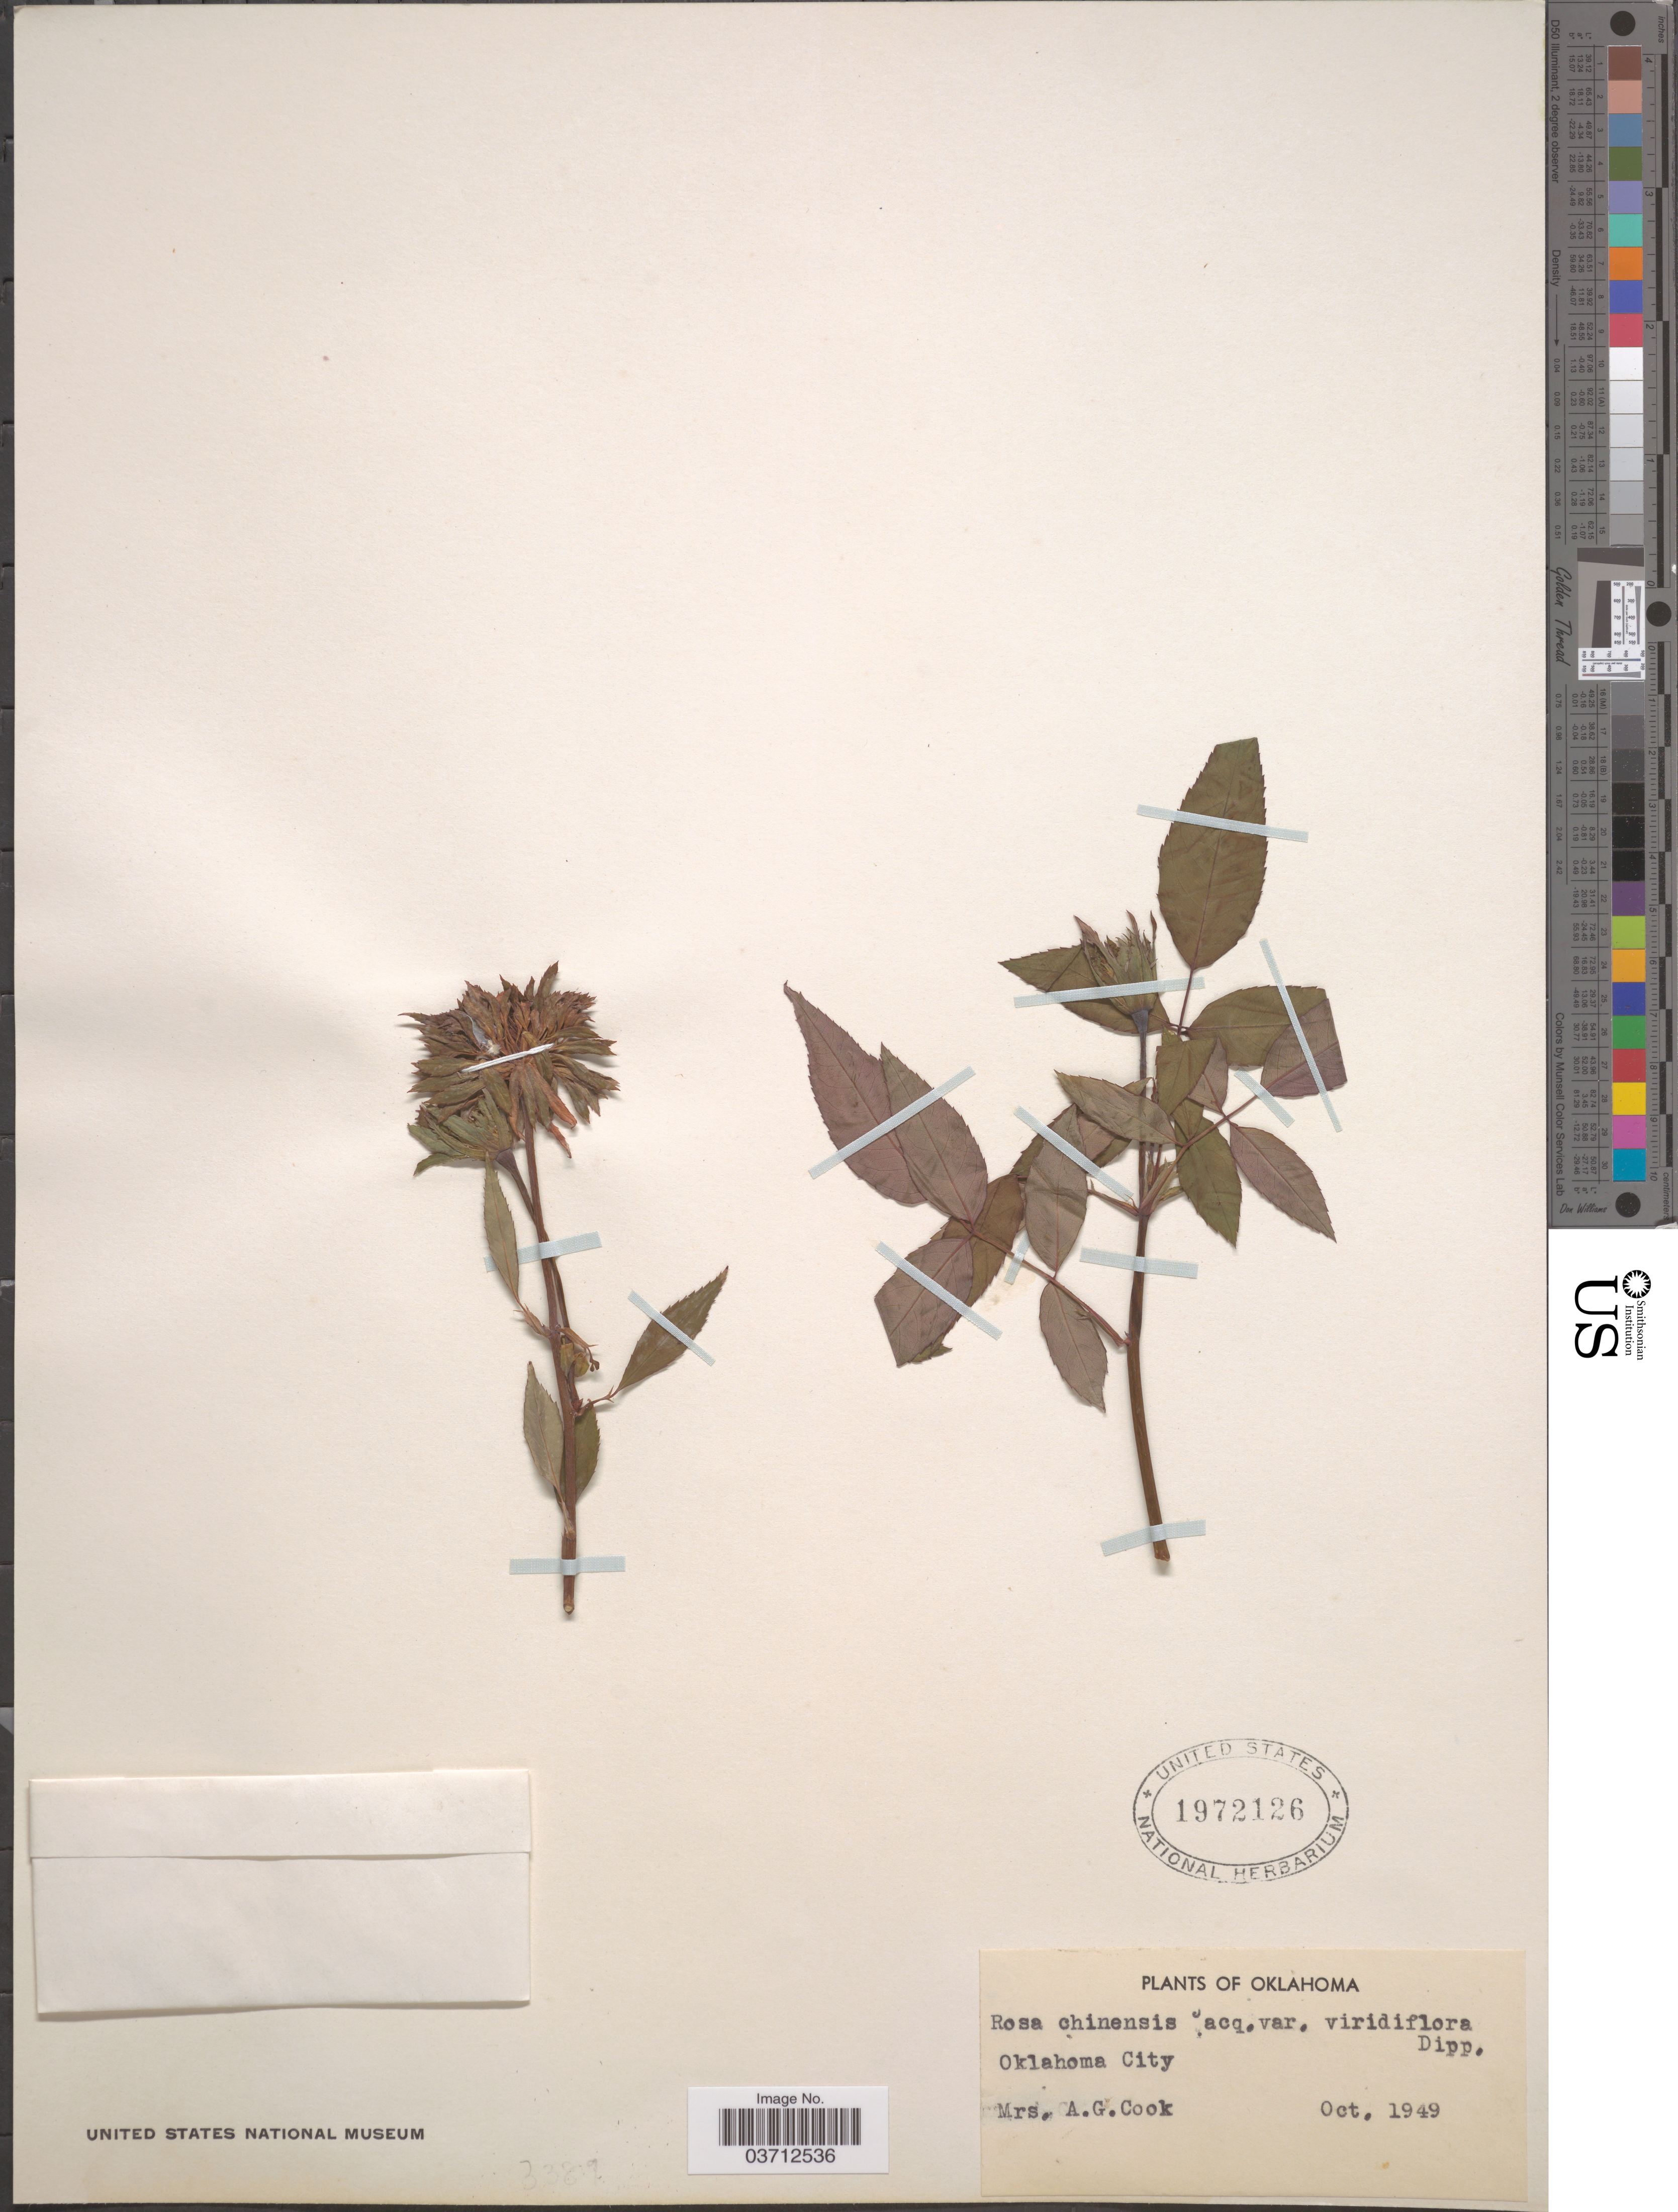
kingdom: Plantae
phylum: Tracheophyta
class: Magnoliopsida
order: Rosales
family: Rosaceae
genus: Rosa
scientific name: Rosa chinensis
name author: Jacq.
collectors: A. Cook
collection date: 1949-10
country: United States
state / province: Oklahoma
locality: Oklahoma City.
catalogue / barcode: US 1972126